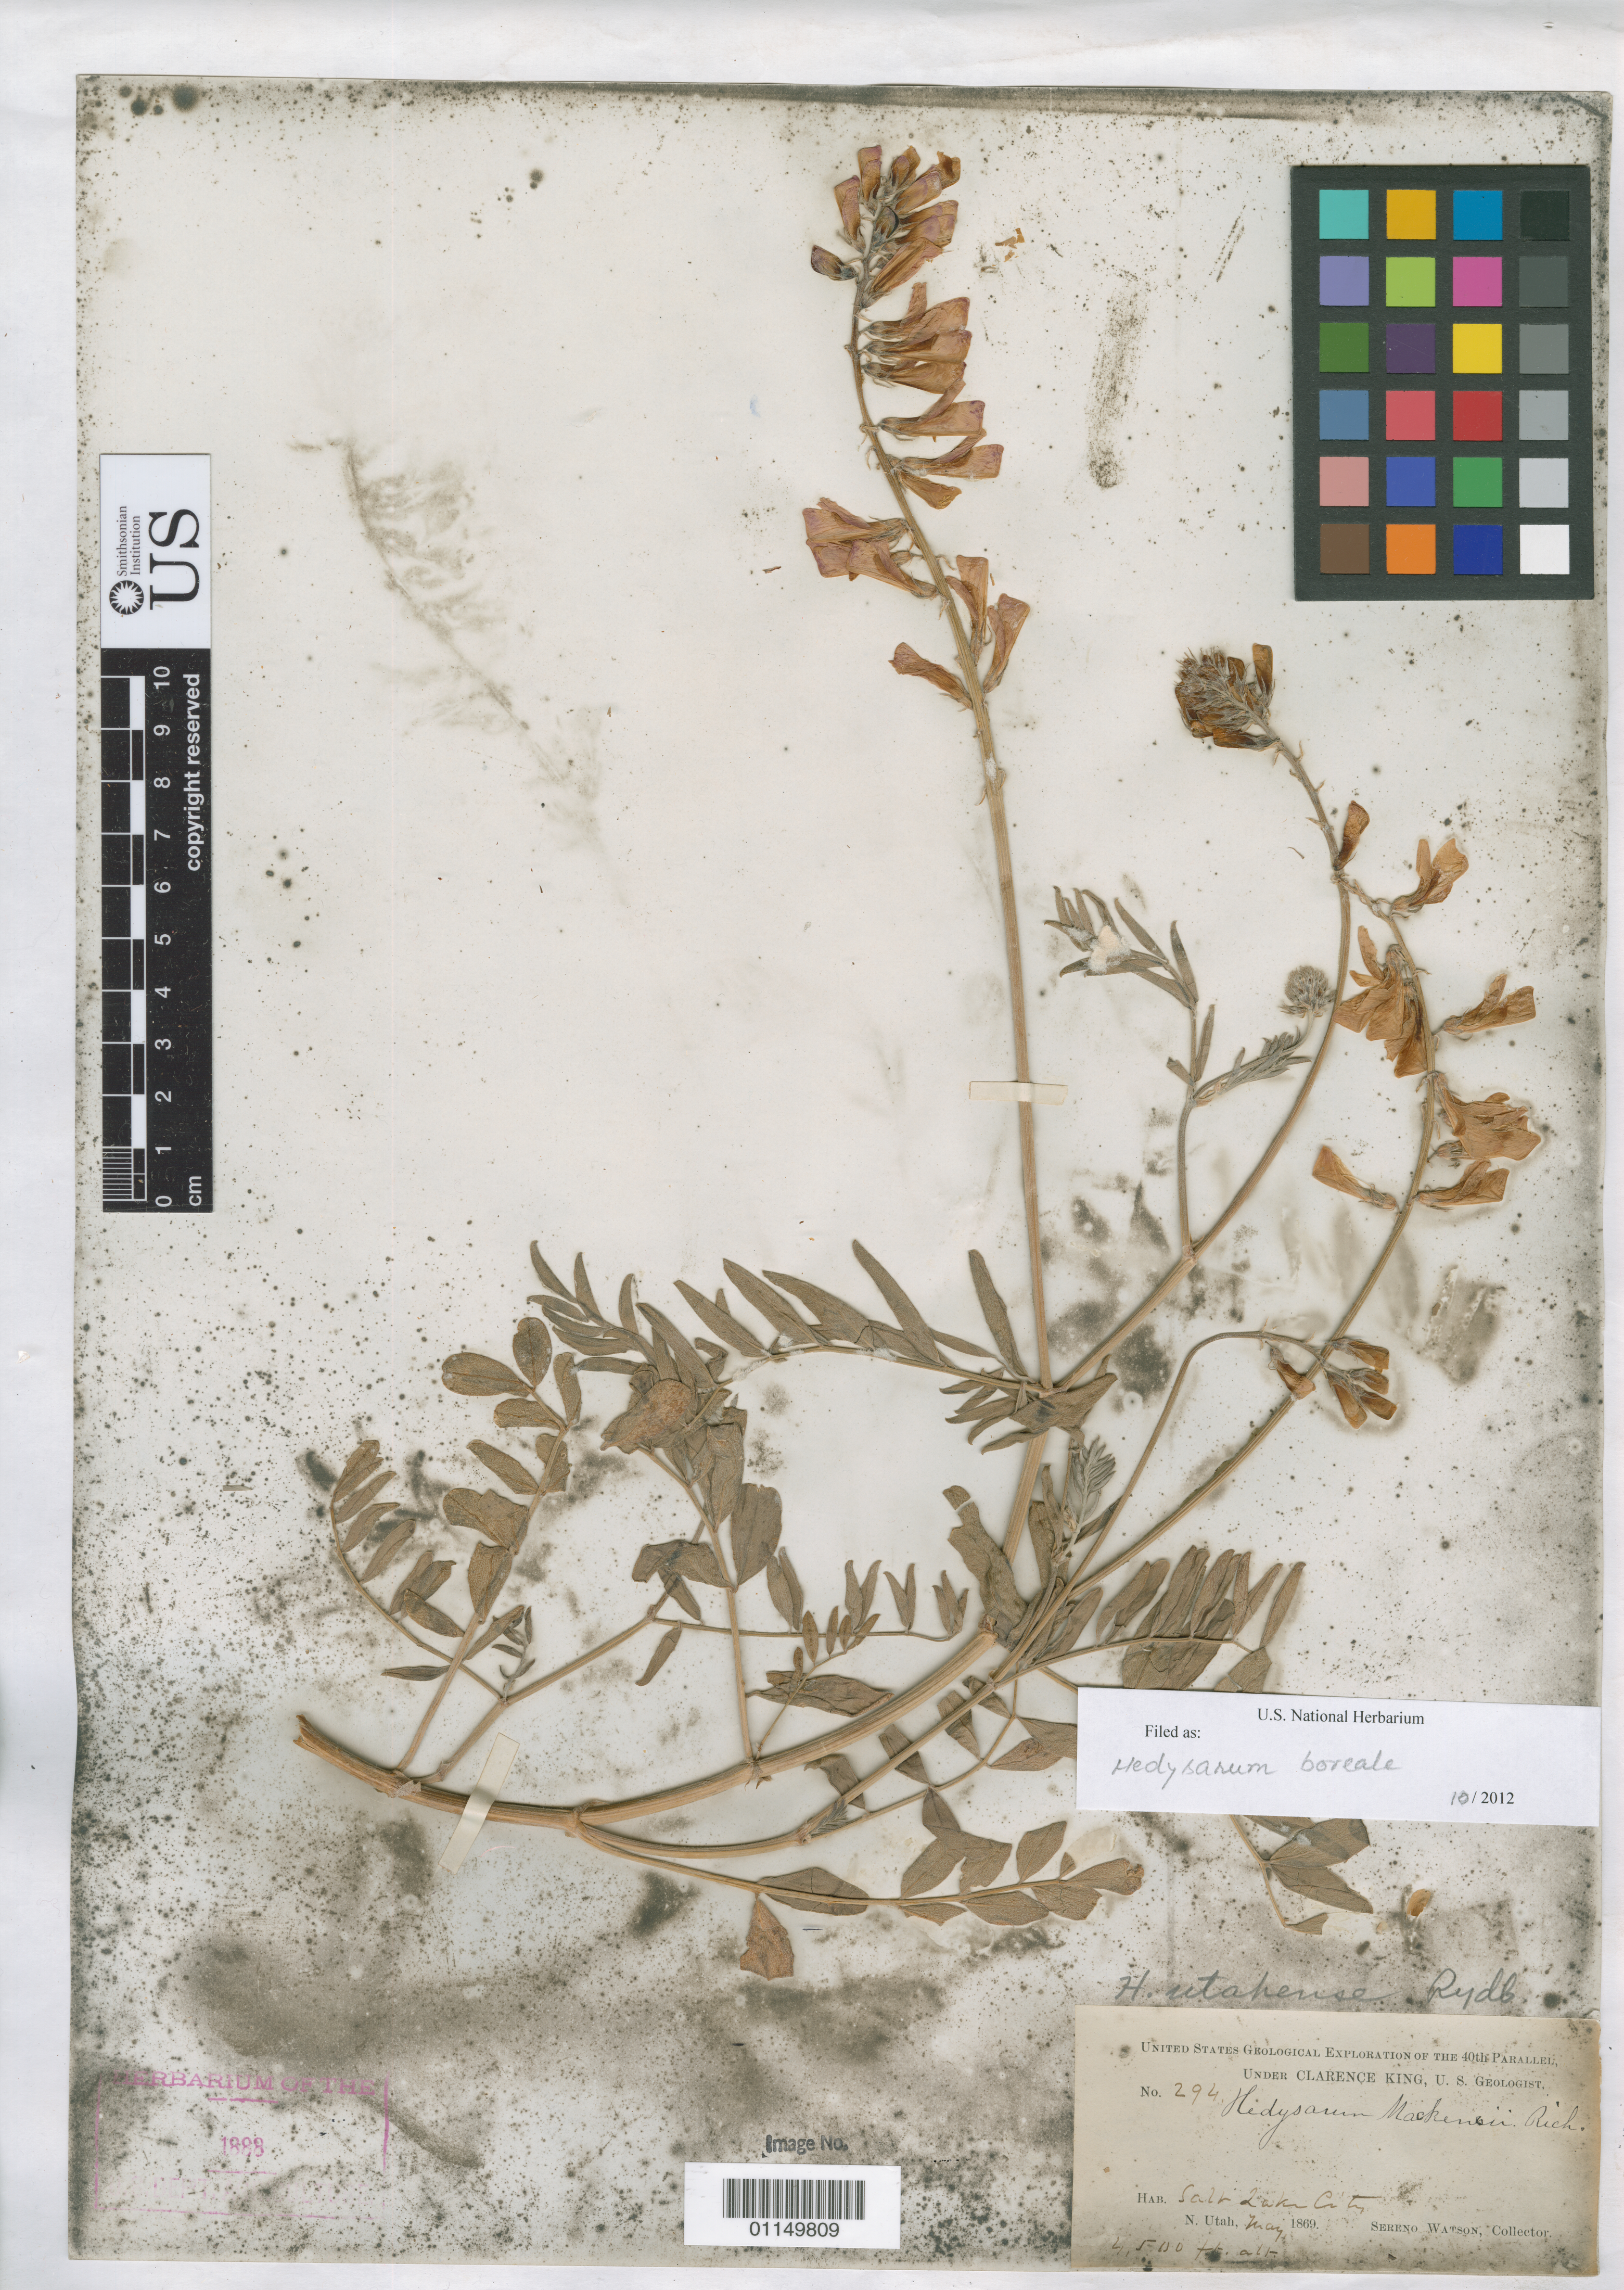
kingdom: Plantae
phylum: Tracheophyta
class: Magnoliopsida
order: Fabales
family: Fabaceae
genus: Hedysarum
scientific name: Hedysarum boreale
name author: Nutt.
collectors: S. Watson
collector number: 294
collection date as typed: May 1869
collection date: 1869-05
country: United States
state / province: Utah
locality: Salt Lake City, N. Utah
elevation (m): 762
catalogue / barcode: US 1